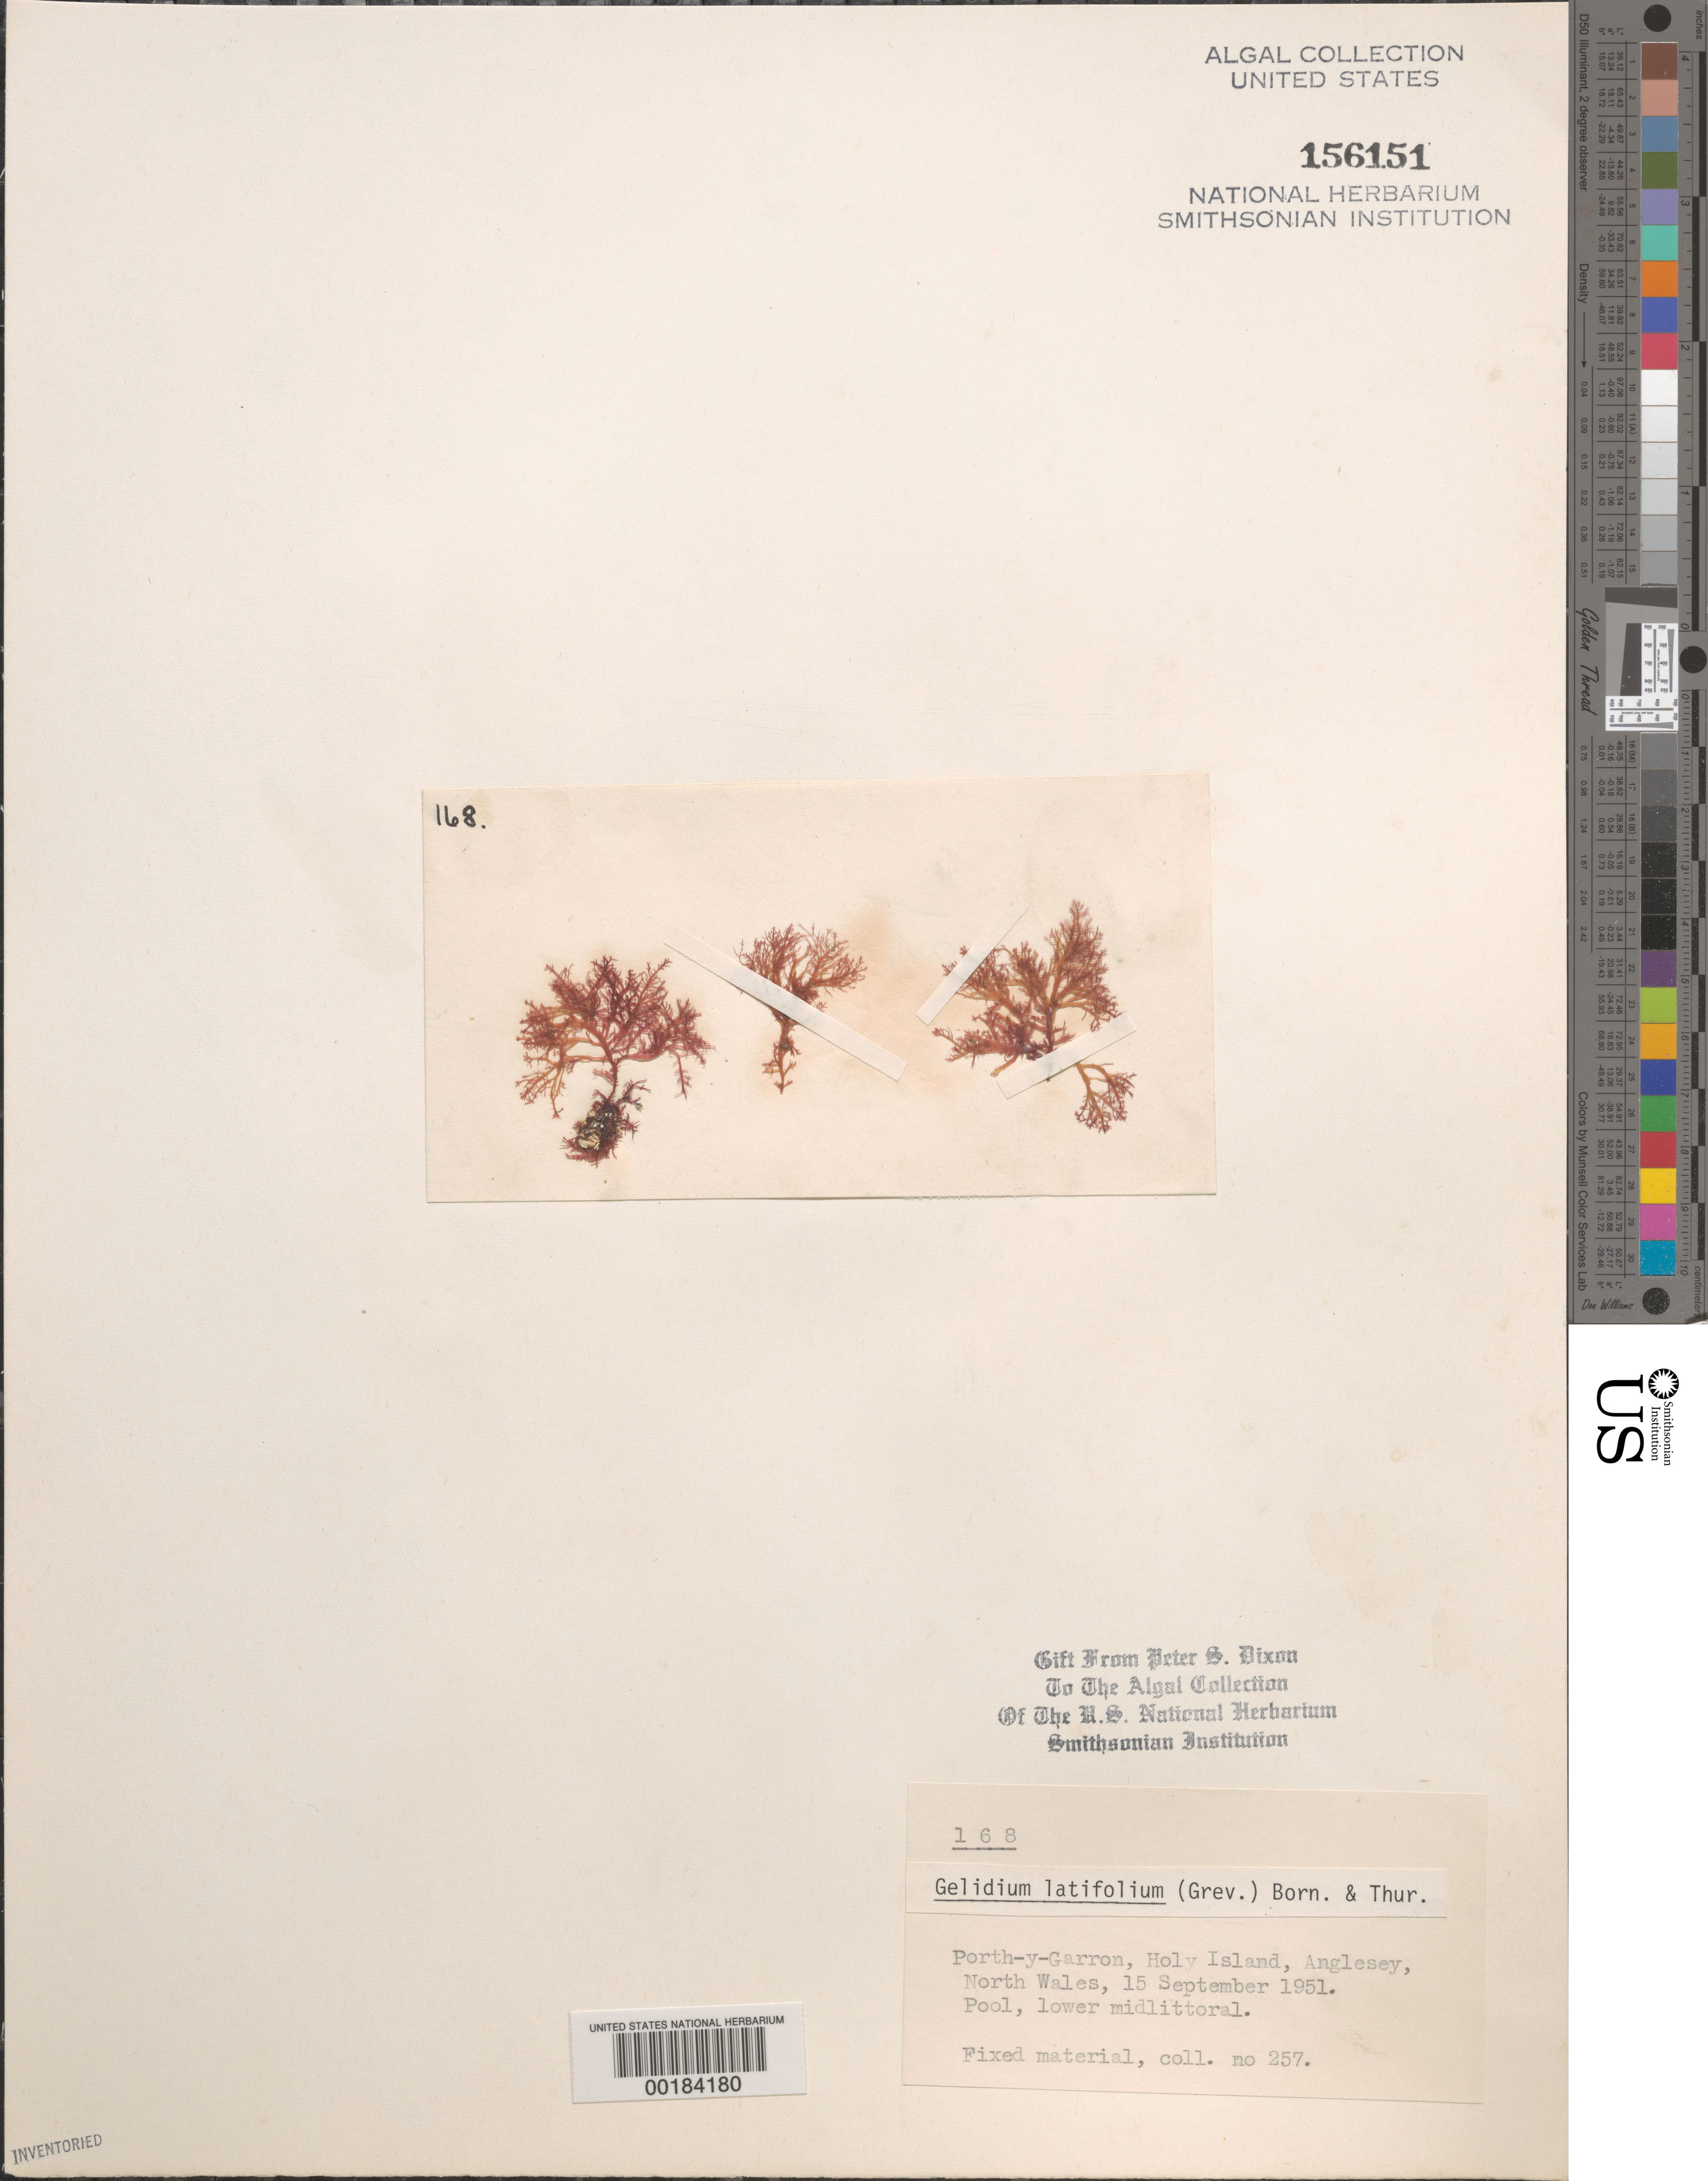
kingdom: Plantae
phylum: Rhodophyta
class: Florideophyceae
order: Gelidiales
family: Gelidiaceae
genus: Gelidium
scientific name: Gelidium spinosum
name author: (S.G. Gmel.) P.C. Silva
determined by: Algae name updating Project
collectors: P. S. Dixon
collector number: PSD 168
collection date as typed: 15 Sep 1951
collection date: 1951-09-15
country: United Kingdom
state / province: Wales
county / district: Gwynedd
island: Anglesey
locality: Porth-y-Garron, Holy Island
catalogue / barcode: US 156151